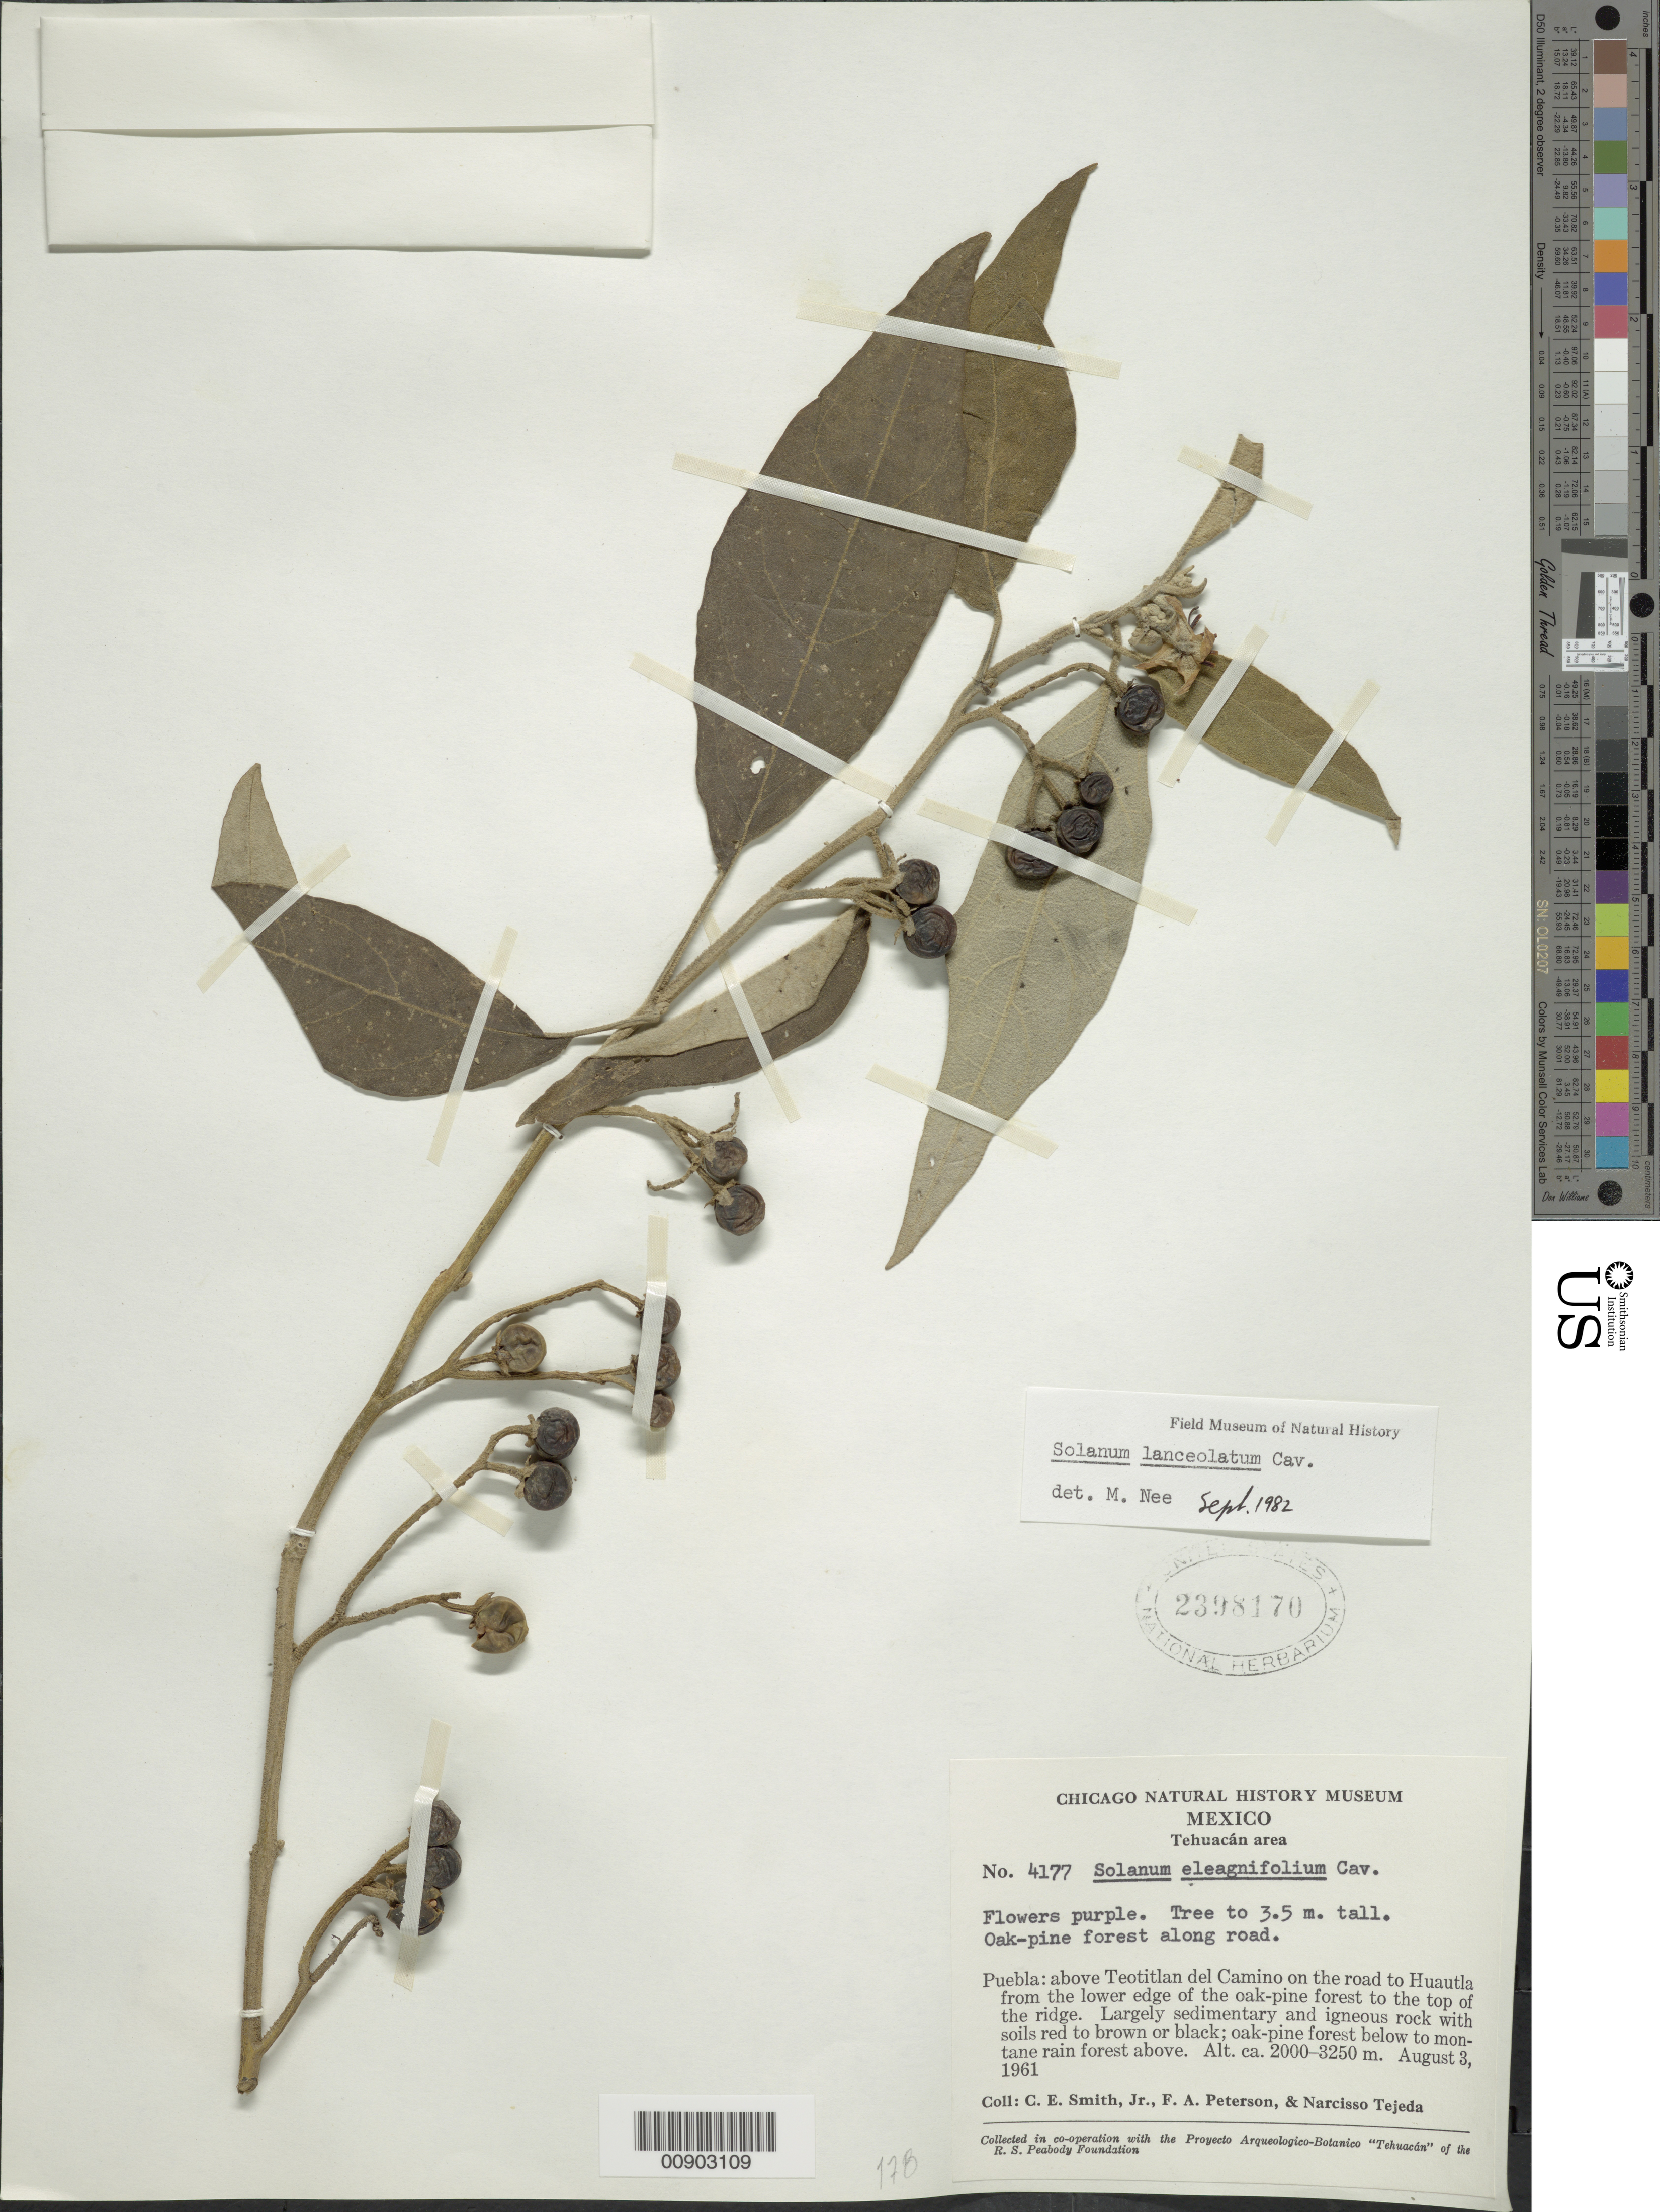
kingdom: Plantae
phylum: Tracheophyta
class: Magnoliopsida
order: Solanales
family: Solanaceae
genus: Solanum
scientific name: Solanum lanceolatum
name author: Cav.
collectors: C. E. Smith Jr., F. A. Peterson & N. Tejeda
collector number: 4177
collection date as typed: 03 Aug 1961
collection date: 1961-08-03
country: Mexico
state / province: Puebla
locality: Above Teotitlan del Camino on the road to Huautla from the lower edge of the oak-pine forest to the top of the ridge.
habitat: Largely sedimentary and igneous rock with soils red to brown or black; oak-pine forest below to montane rain forest above.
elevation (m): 3250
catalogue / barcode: US 2398170